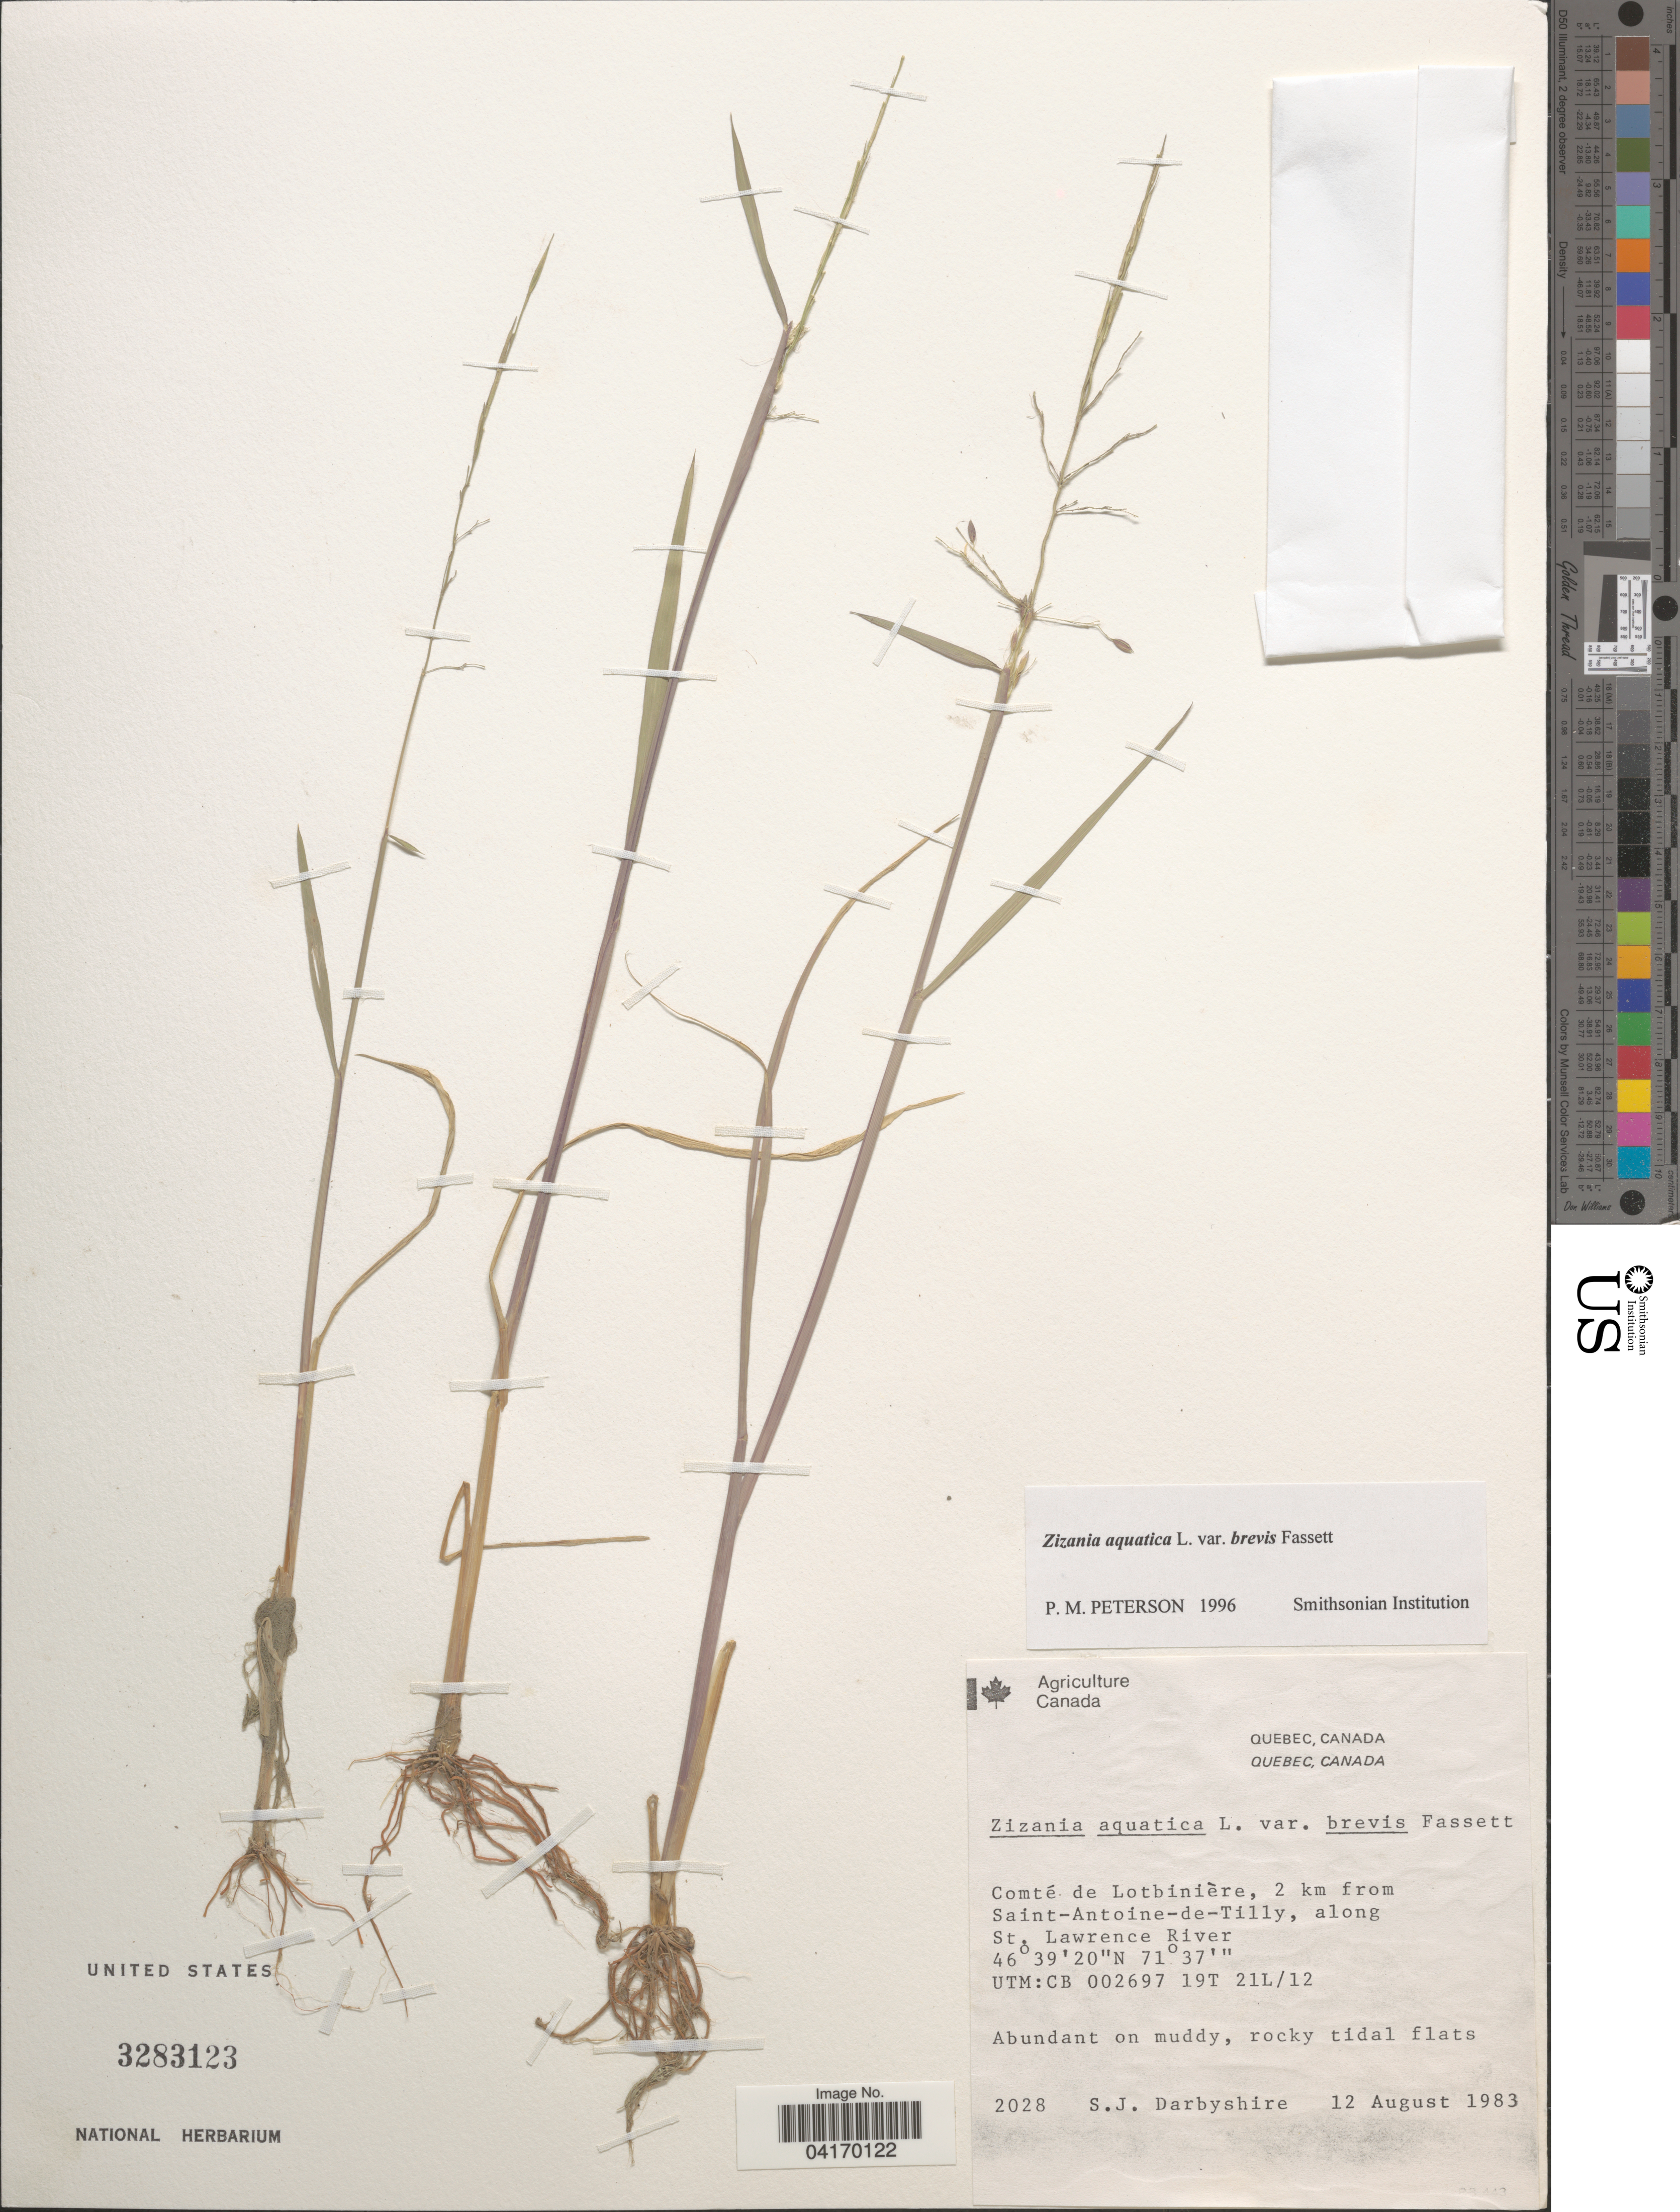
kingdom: Plantae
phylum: Tracheophyta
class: Liliopsida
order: Poales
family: Poaceae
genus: Zizania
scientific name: Zizania aquatica var. brevis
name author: Fassett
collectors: S. Darbyshire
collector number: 2028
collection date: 1983-08-12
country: Canada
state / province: Quebec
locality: Comté de Lotbinière, 2 km from Saint-Antoine-de-Tilly, along St. Lawrence River.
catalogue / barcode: US 3283123